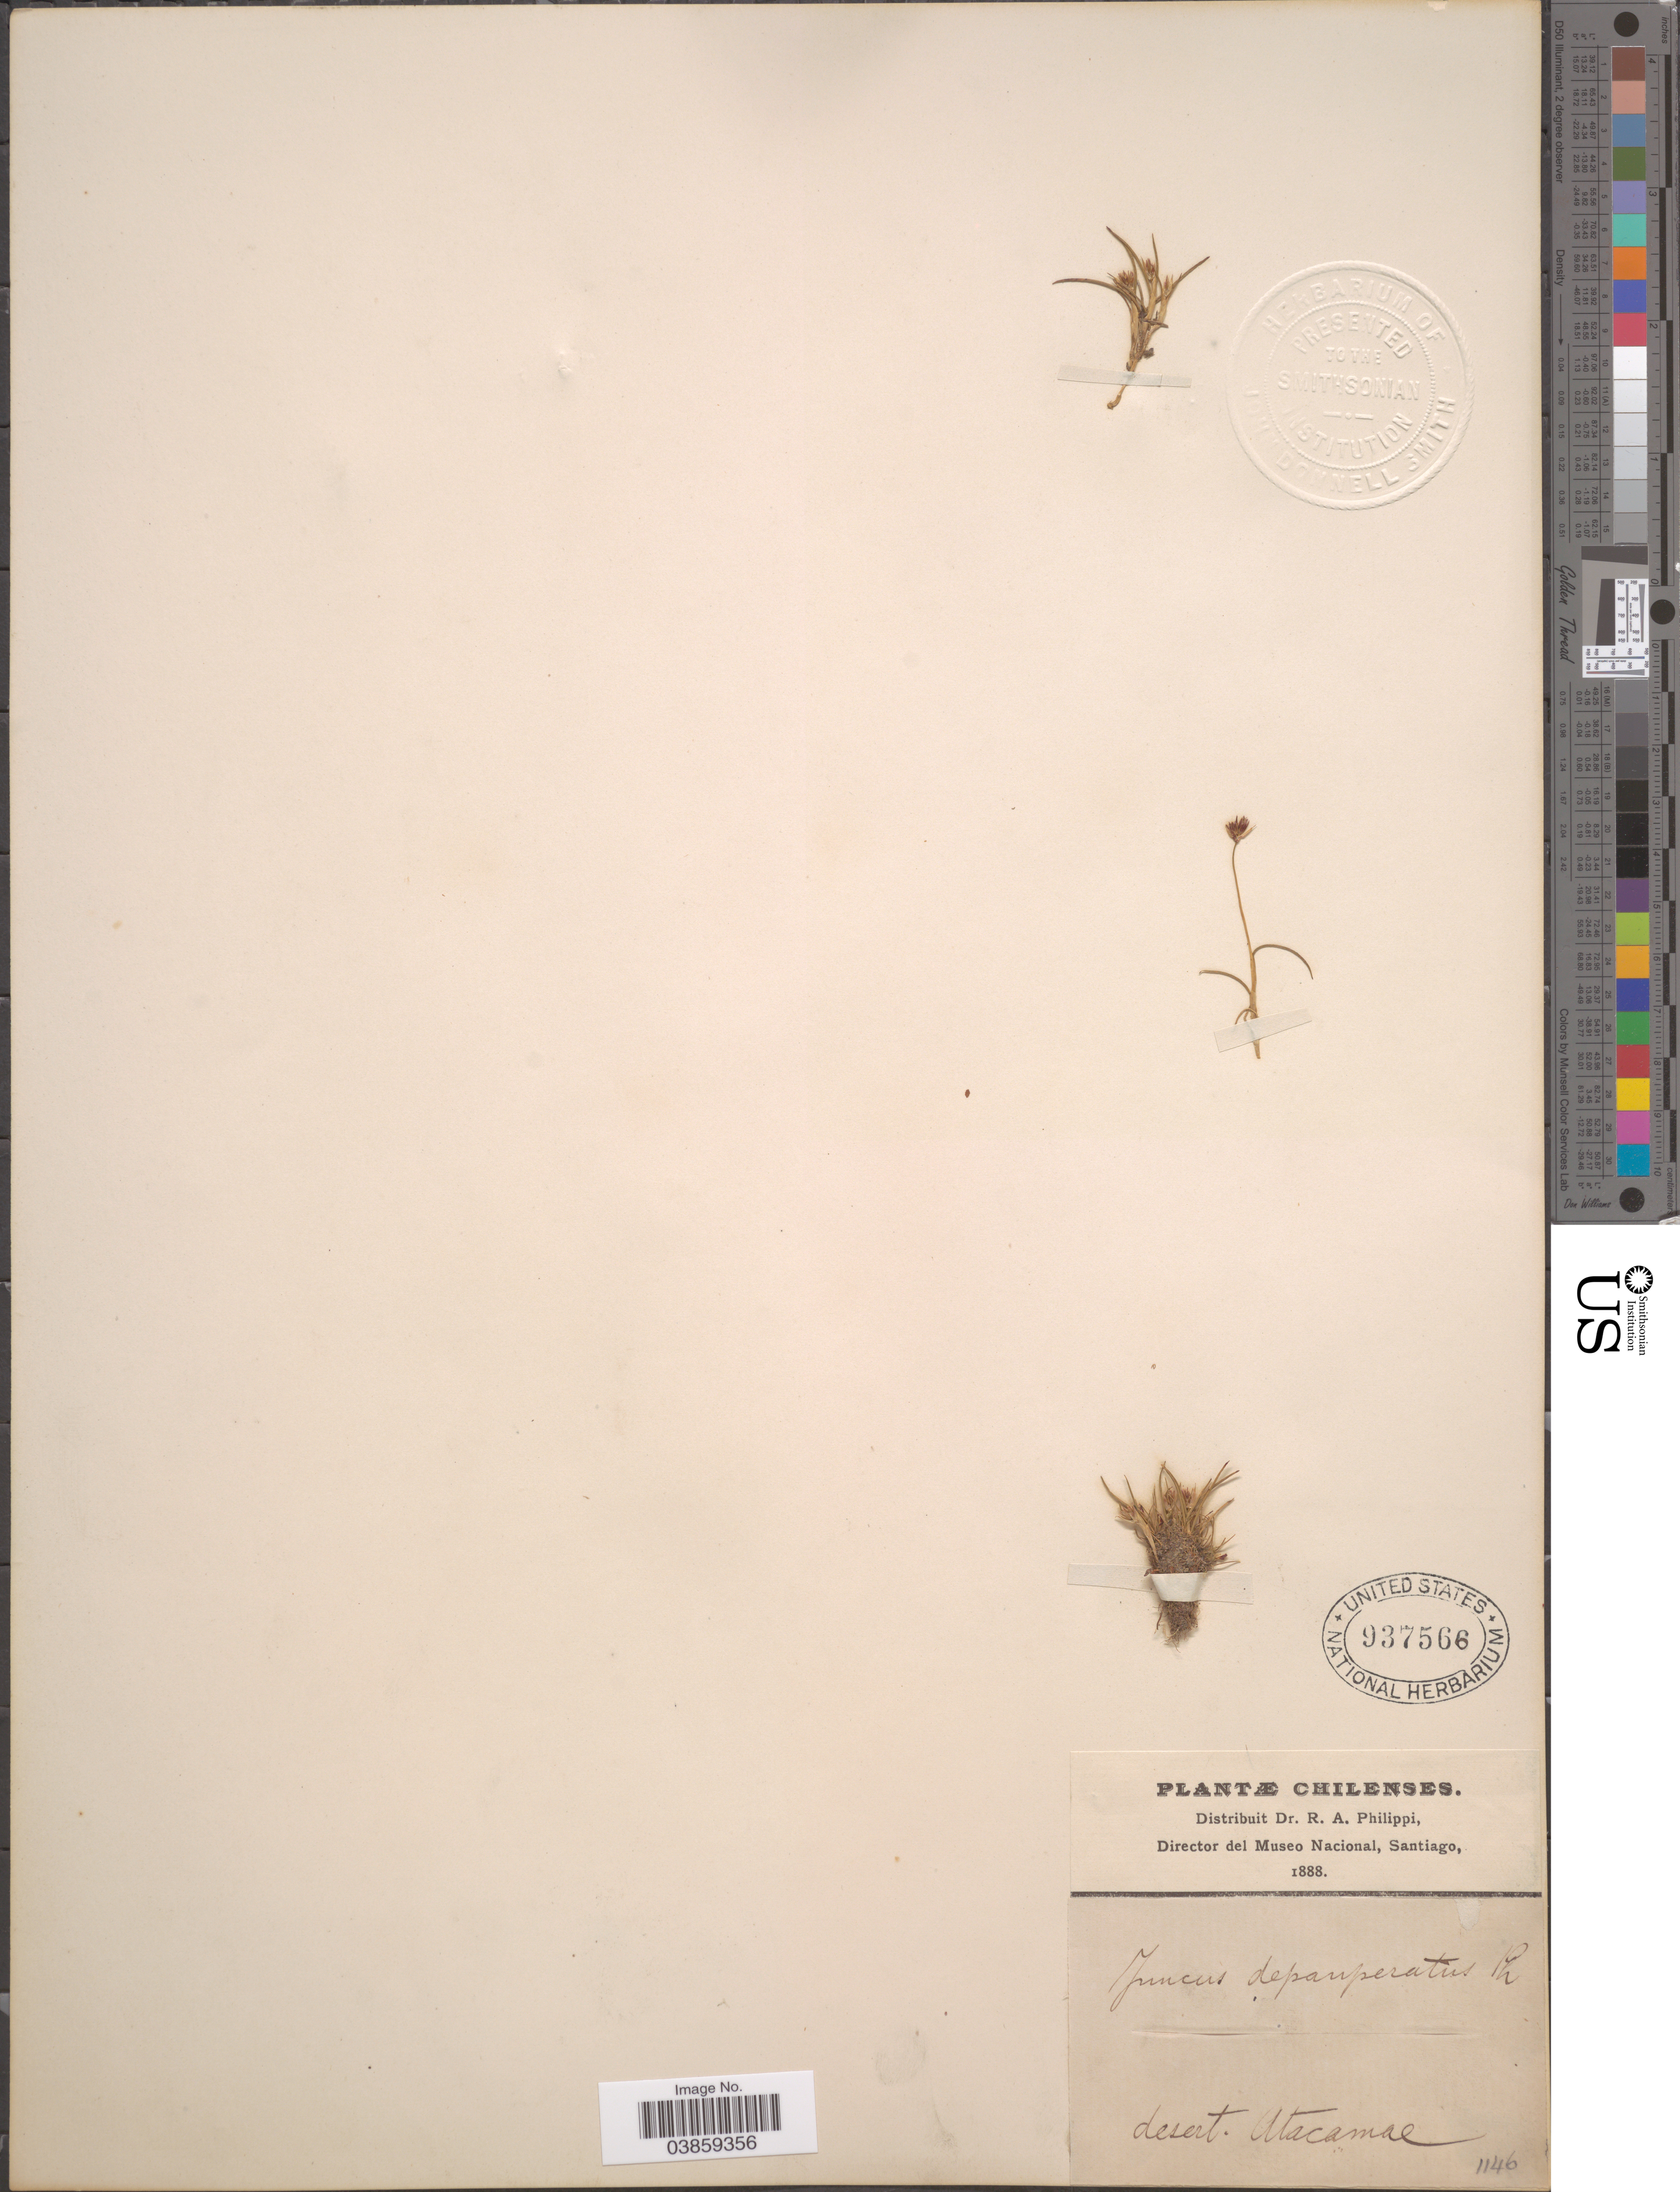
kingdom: Plantae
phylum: Tracheophyta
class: Liliopsida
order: Poales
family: Juncaceae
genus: Juncus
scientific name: Juncus depauperatus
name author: Ten.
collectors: ex. herb. R.A. Philippi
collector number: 1146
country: Chile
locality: Desert. Atacamae.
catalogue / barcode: US 937566